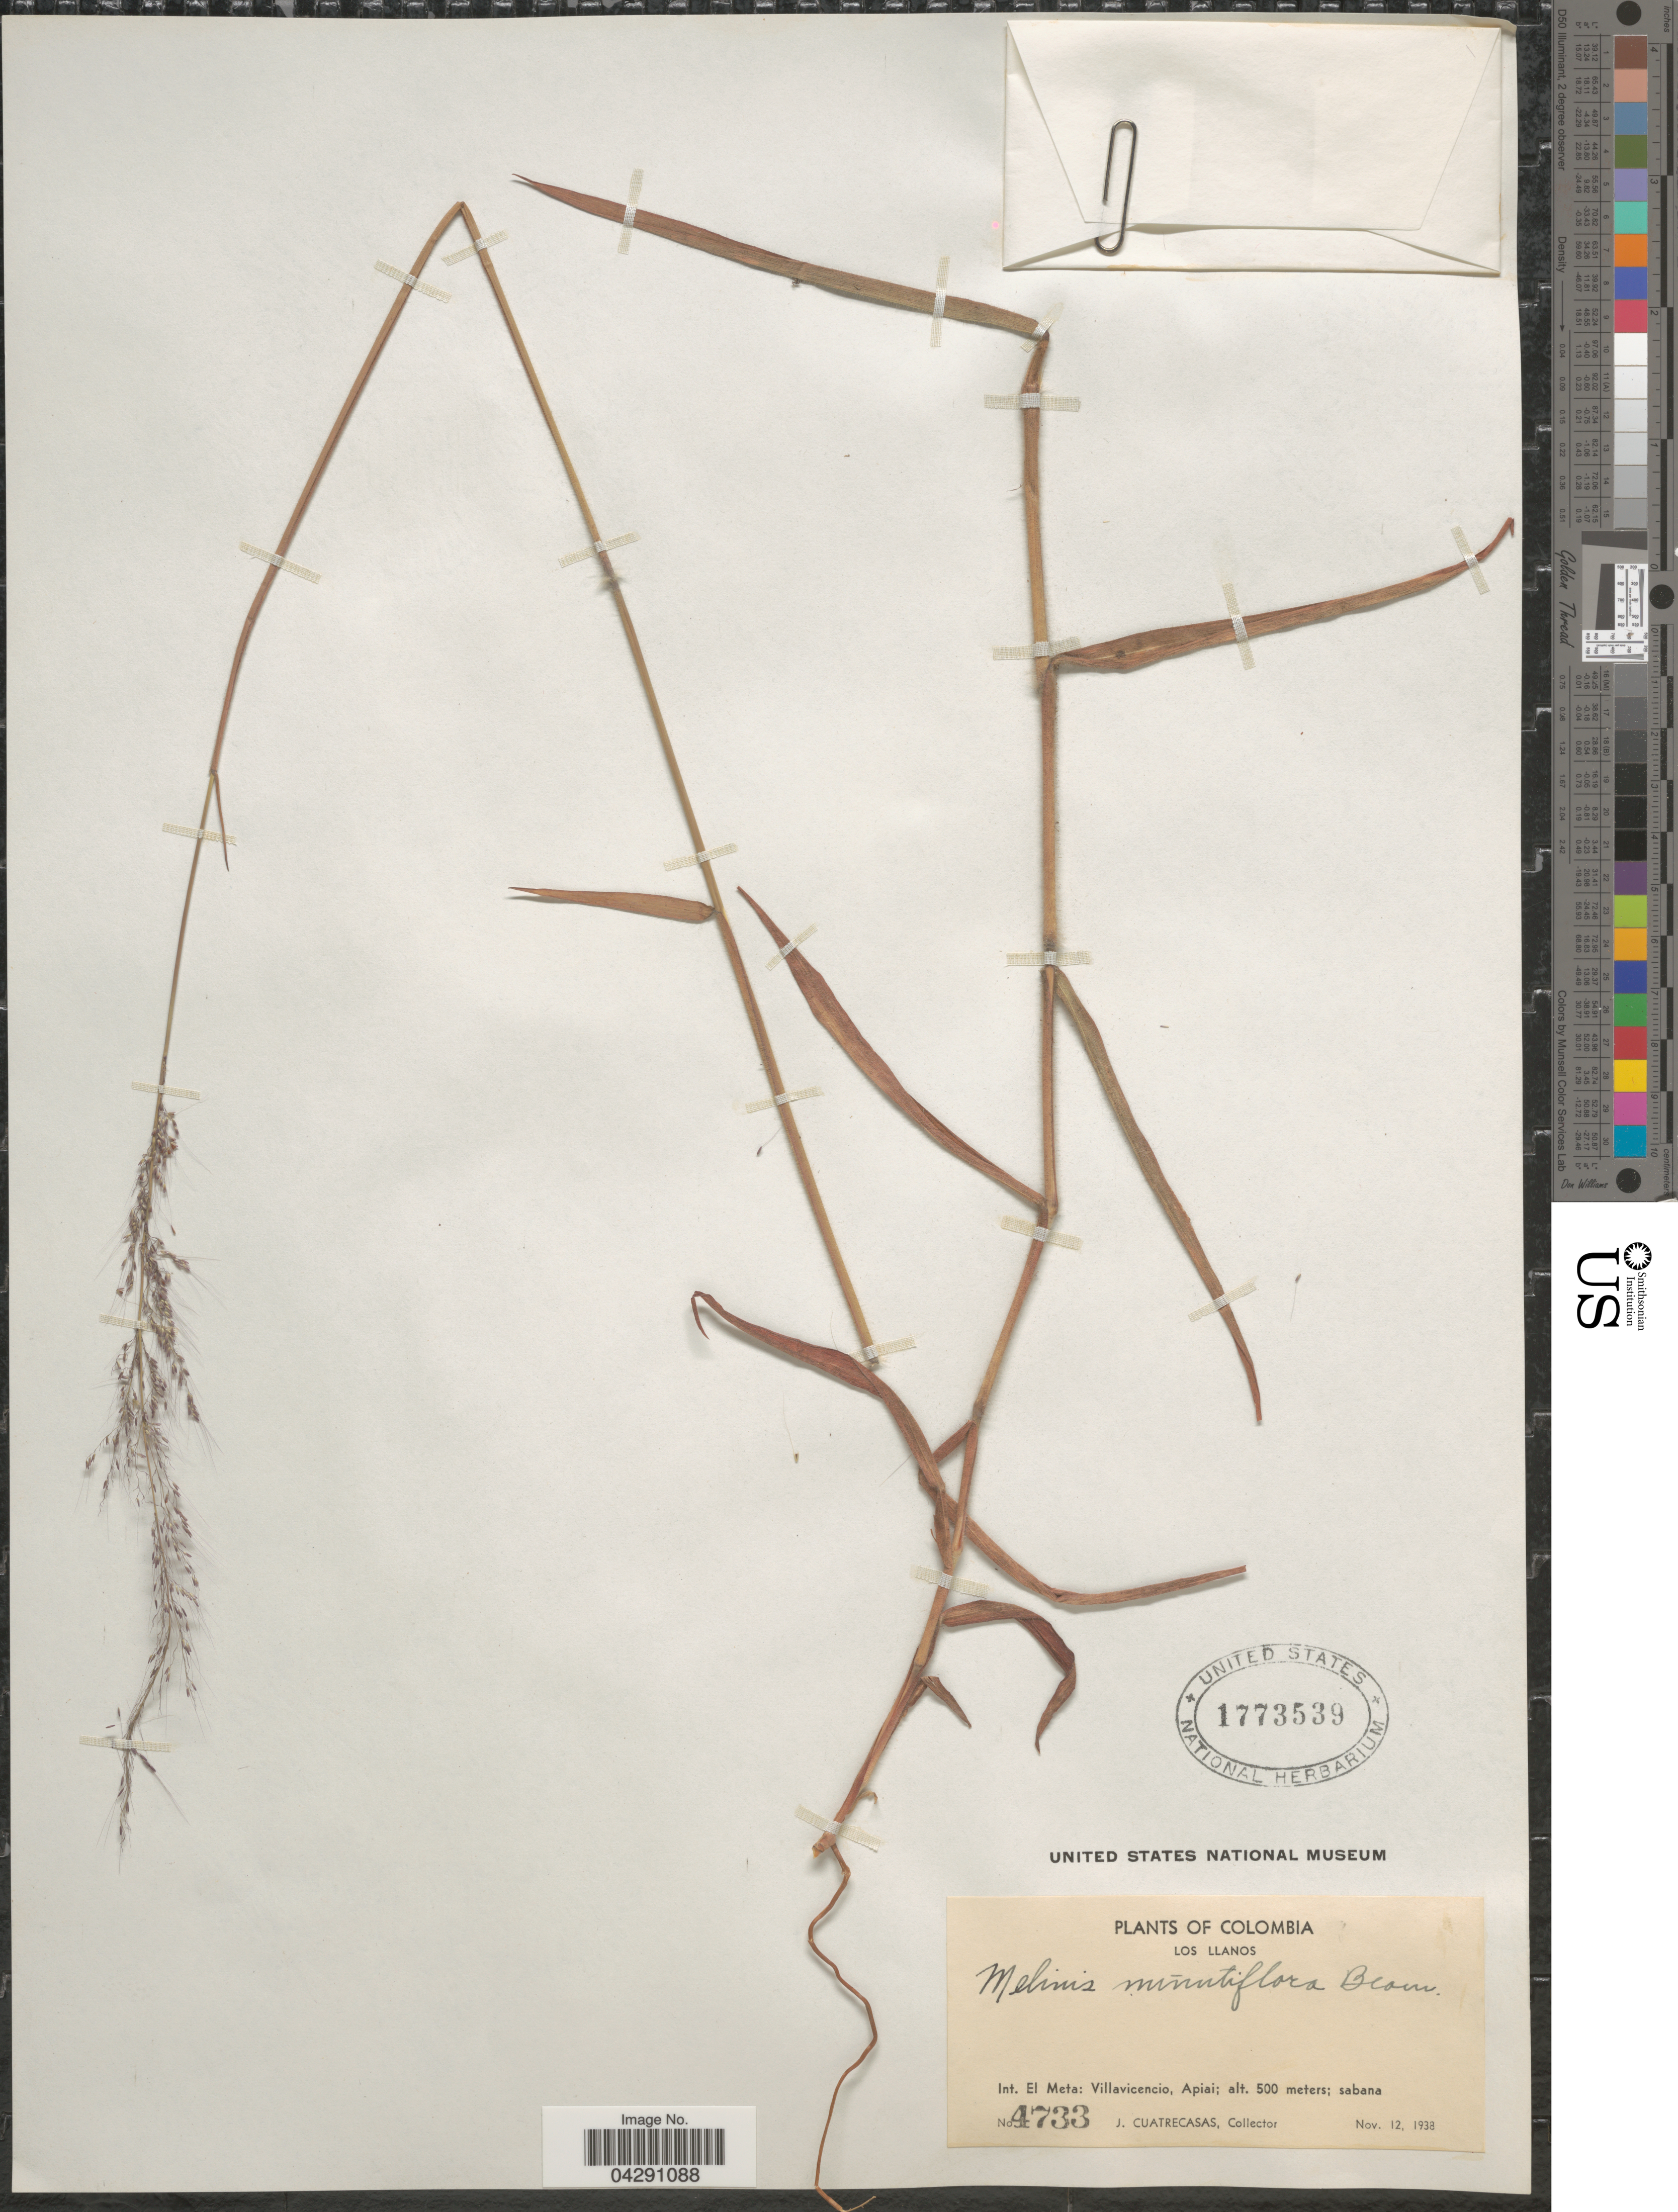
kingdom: Plantae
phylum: Tracheophyta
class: Liliopsida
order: Poales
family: Poaceae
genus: Melinis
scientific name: Melinis minutiflora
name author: P. Beauv.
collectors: J. Cuatrecasas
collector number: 4733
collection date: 1938-11-12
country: Colombia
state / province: Meta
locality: Los Llanos. Int. El Meta: Villavicencio, Apiai.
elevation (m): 500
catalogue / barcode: US 1773539